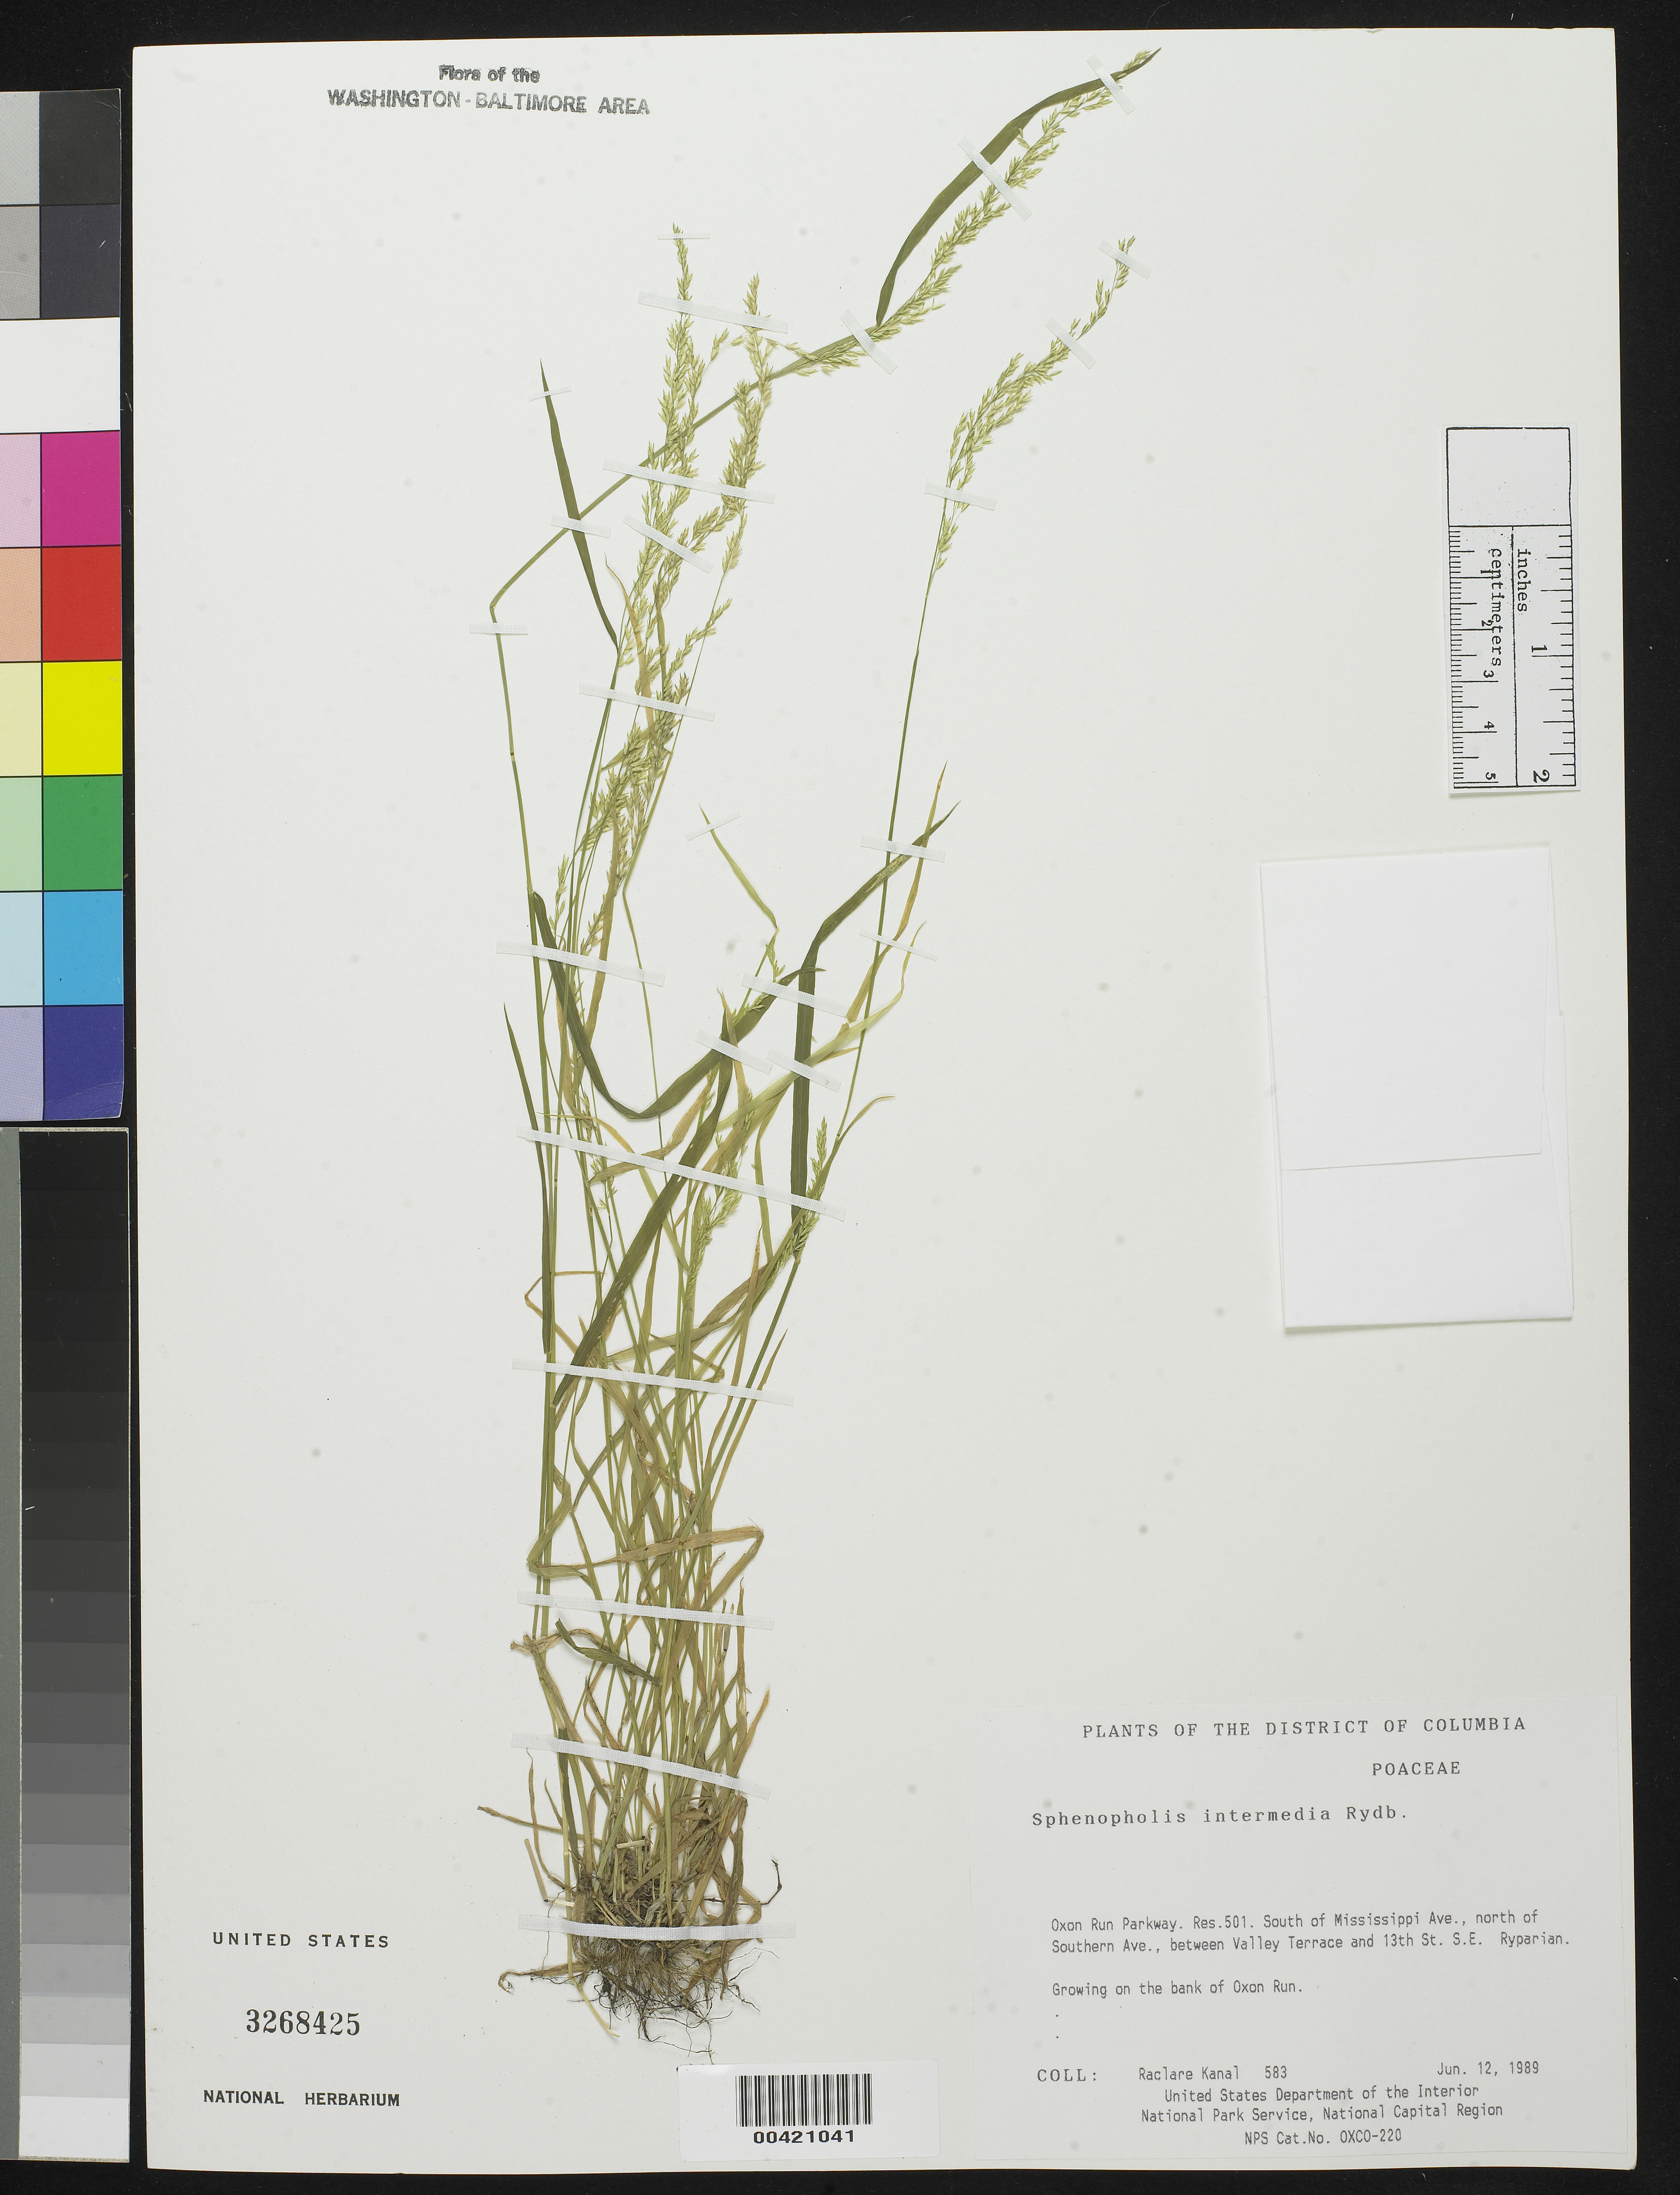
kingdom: Plantae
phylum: Tracheophyta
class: Liliopsida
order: Poales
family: Poaceae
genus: Sphenopholis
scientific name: Sphenopholis intermedia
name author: (Rydb.) Rydb.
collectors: R. Kanal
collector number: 583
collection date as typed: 12 Jun 1989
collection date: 1989-06-12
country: United States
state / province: District of Columbia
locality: Oxon Run Parkway, S of Mississippi Ave, N of Southern Ave, between Valley Terrace and 13th St, SE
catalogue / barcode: US 3268425